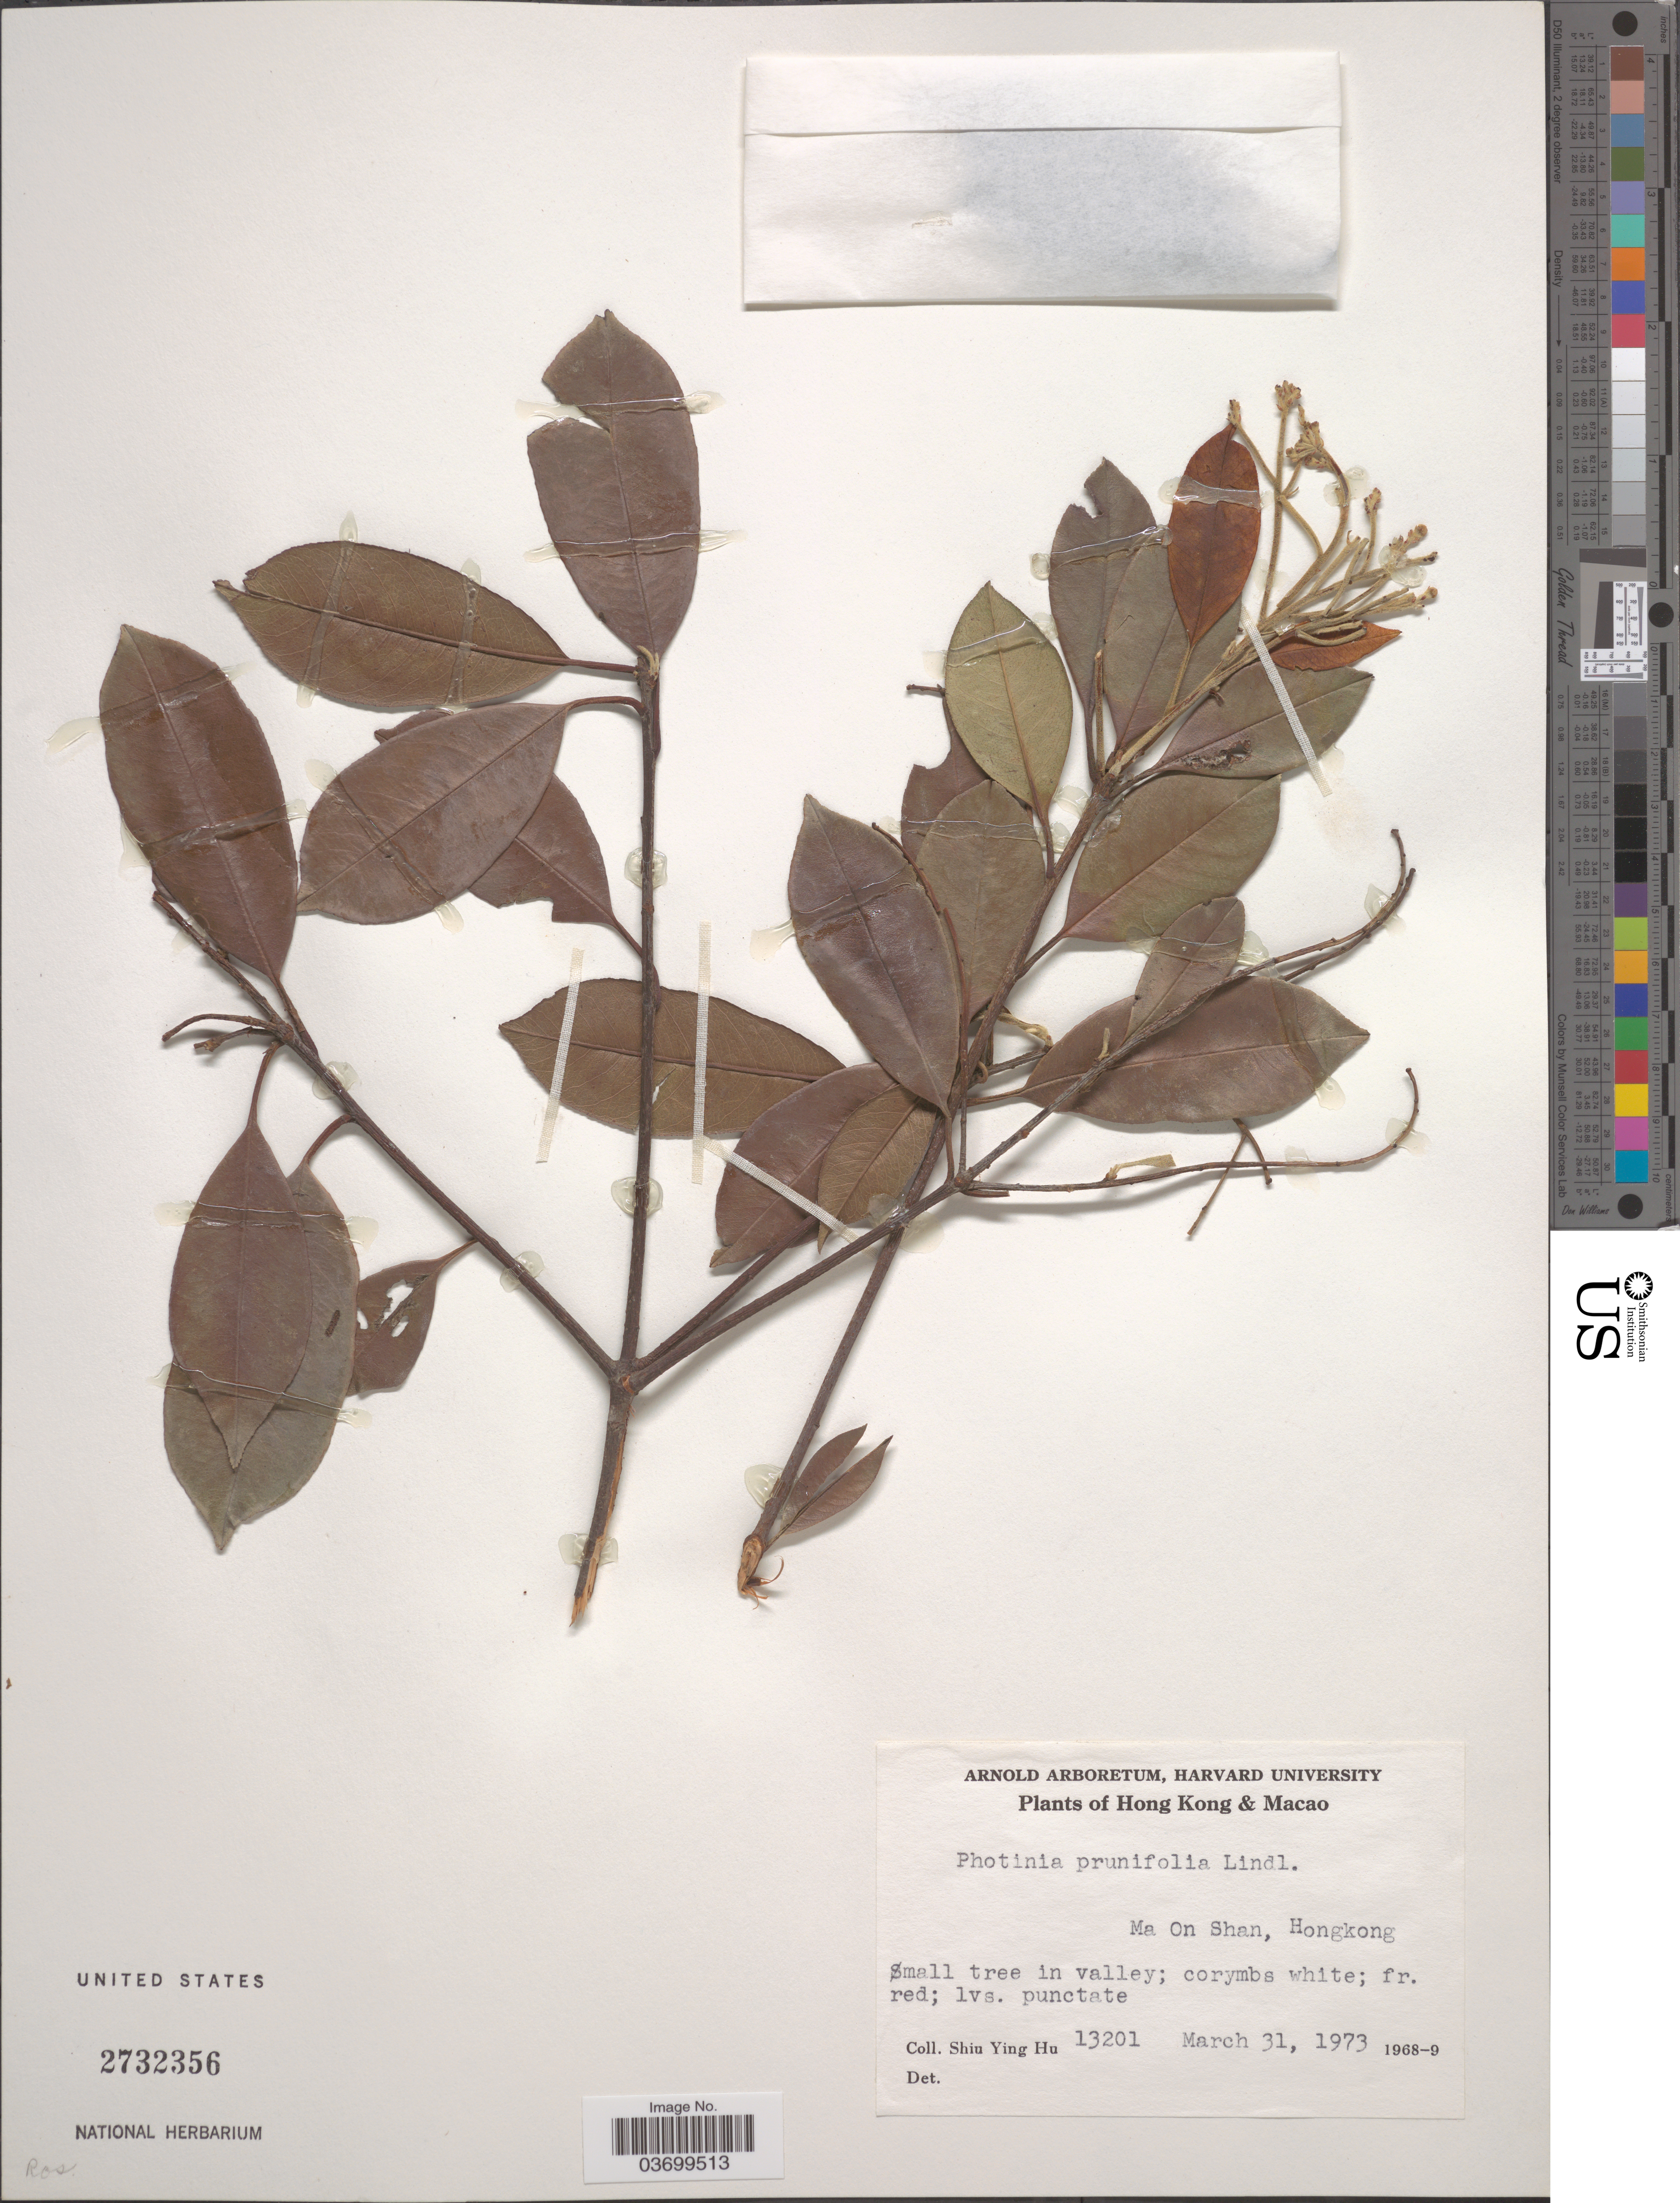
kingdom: Plantae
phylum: Tracheophyta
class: Magnoliopsida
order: Rosales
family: Rosaceae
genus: Photinia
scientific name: Photinia prunifolia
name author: (Hook. & Arn.) Lindl.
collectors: S. Y. Hu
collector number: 13201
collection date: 1973-03-31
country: China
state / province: Hong Kong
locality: Ma On Shan.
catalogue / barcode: US 2732356